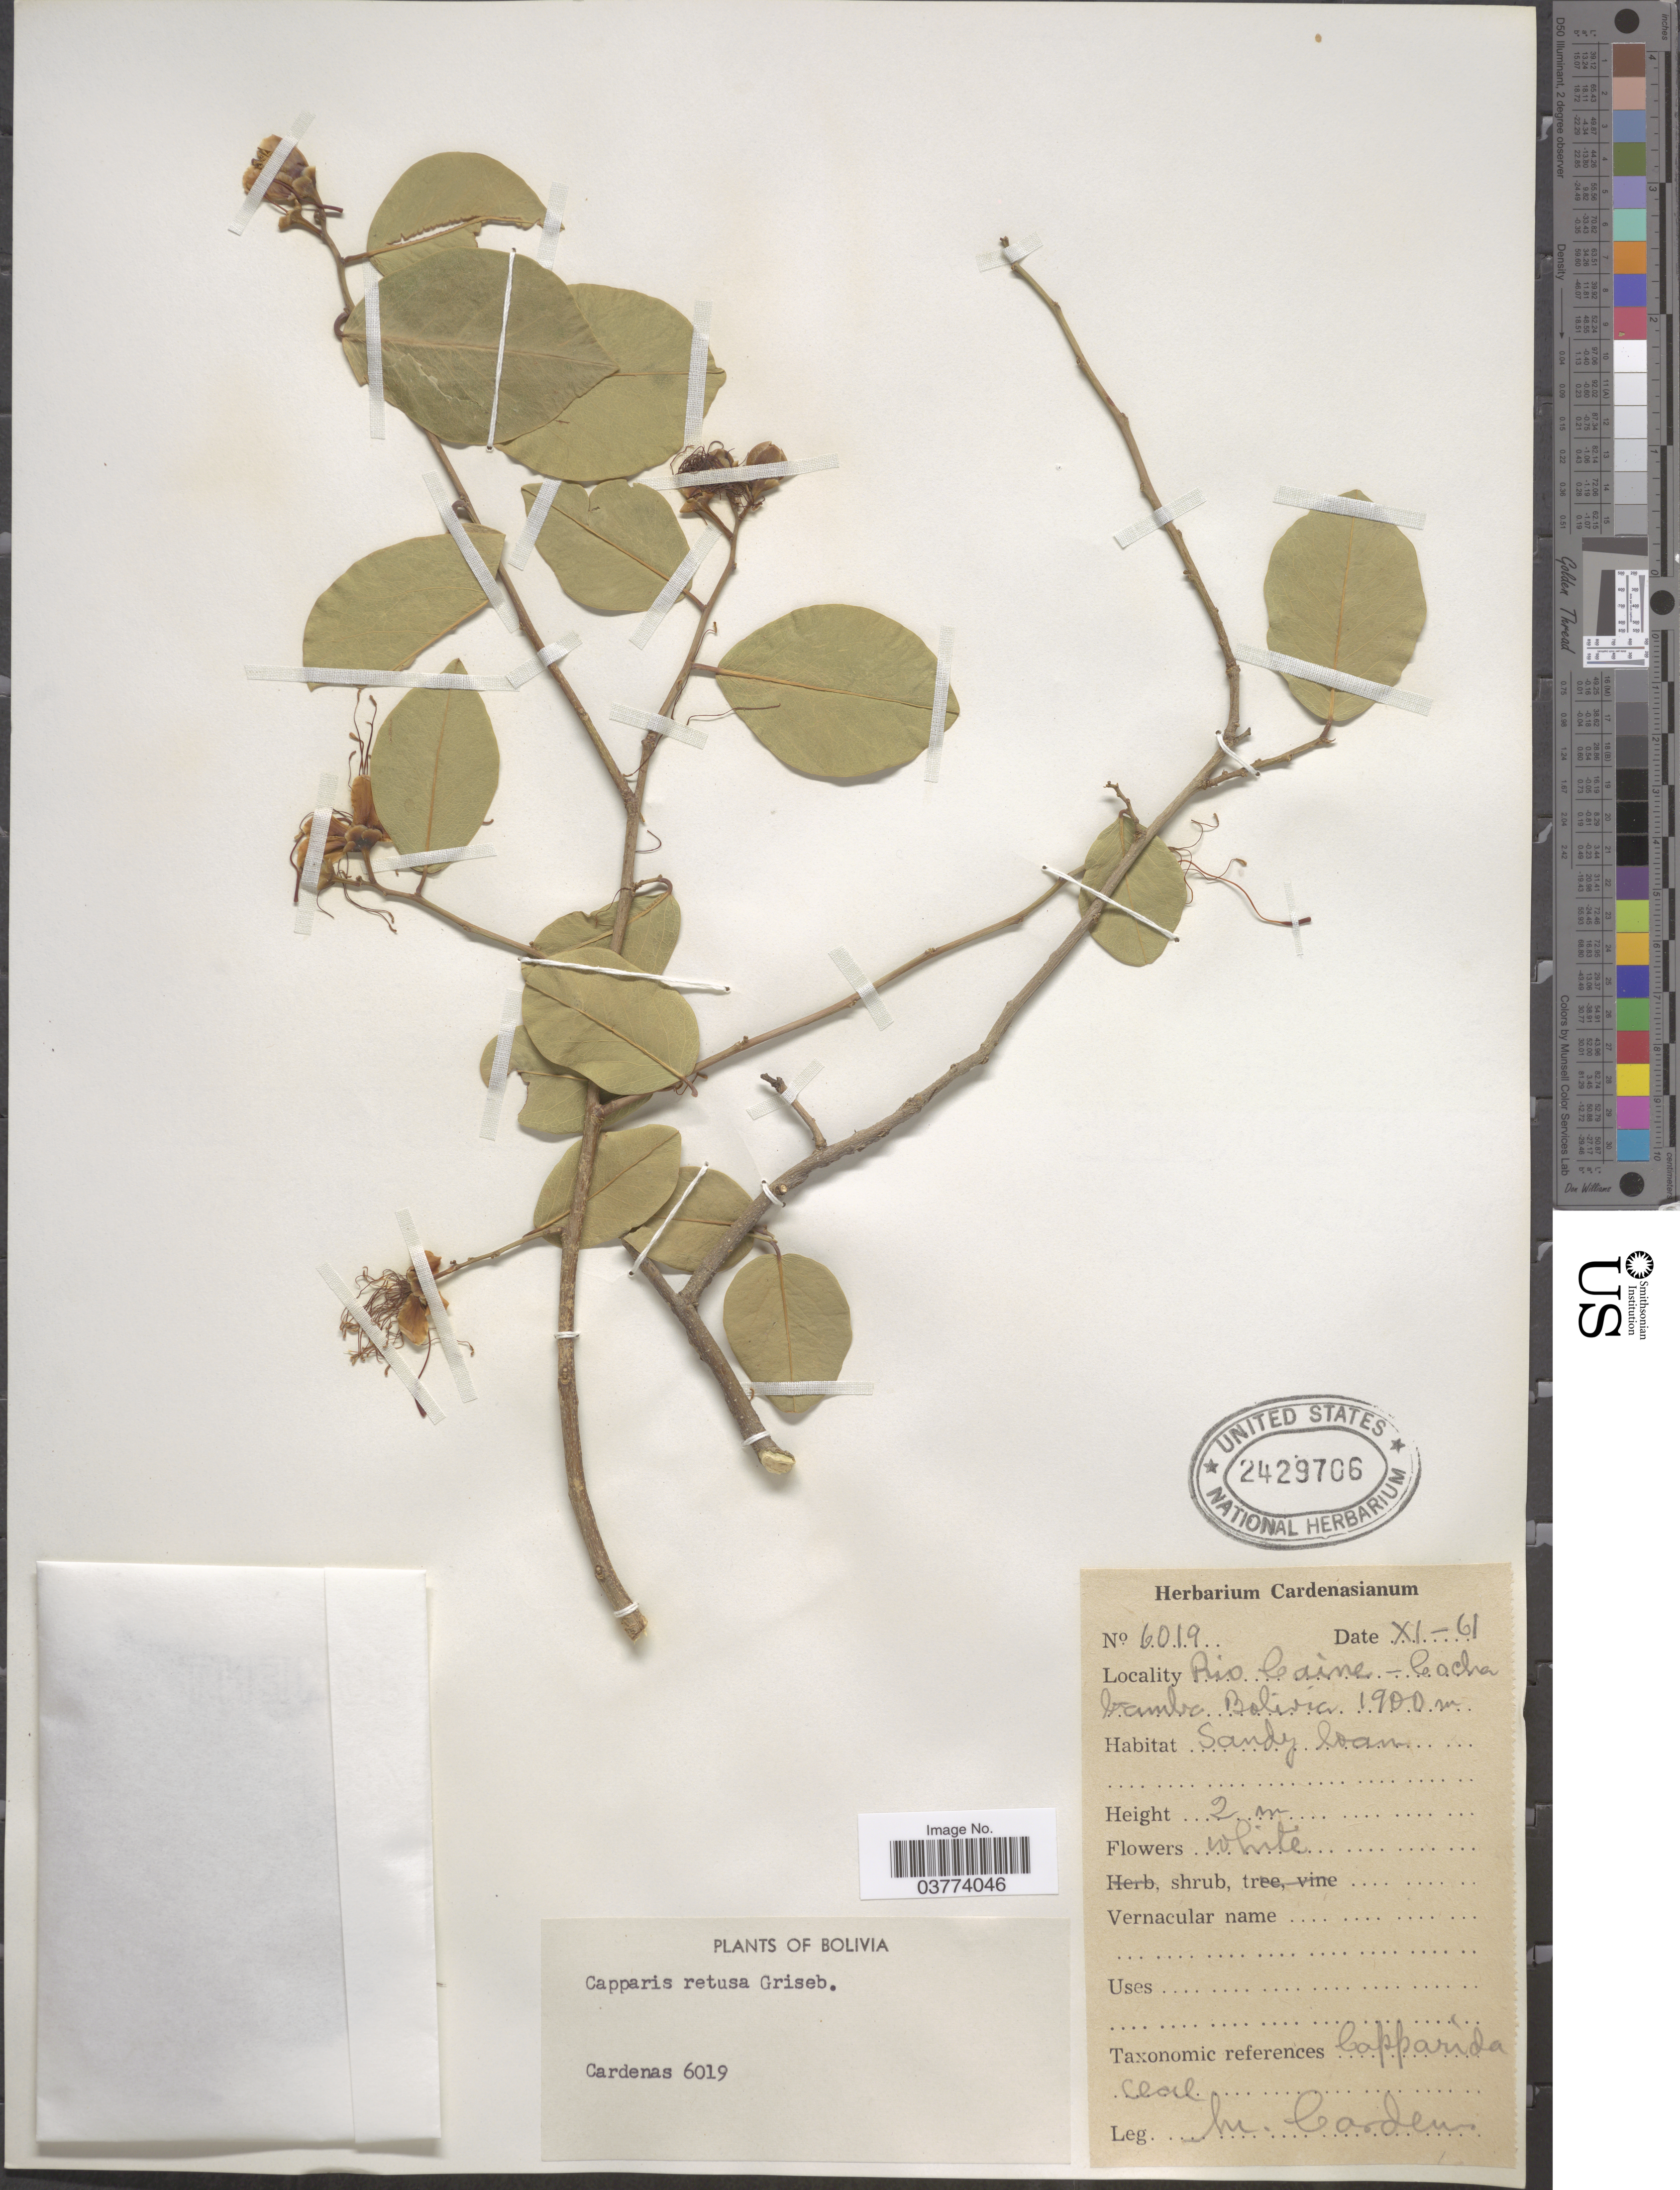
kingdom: Plantae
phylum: Tracheophyta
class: Magnoliopsida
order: Brassicales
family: Capparaceae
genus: Cynophalla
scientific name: Cynophalla retusa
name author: (Griseb.) Cornejo & Iltis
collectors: M. Cárdenas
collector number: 6019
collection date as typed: Transcribed d/m/y: /11/61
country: Bolivia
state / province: Cochabamba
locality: Rio Caine.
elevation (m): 1900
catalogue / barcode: US 2429706